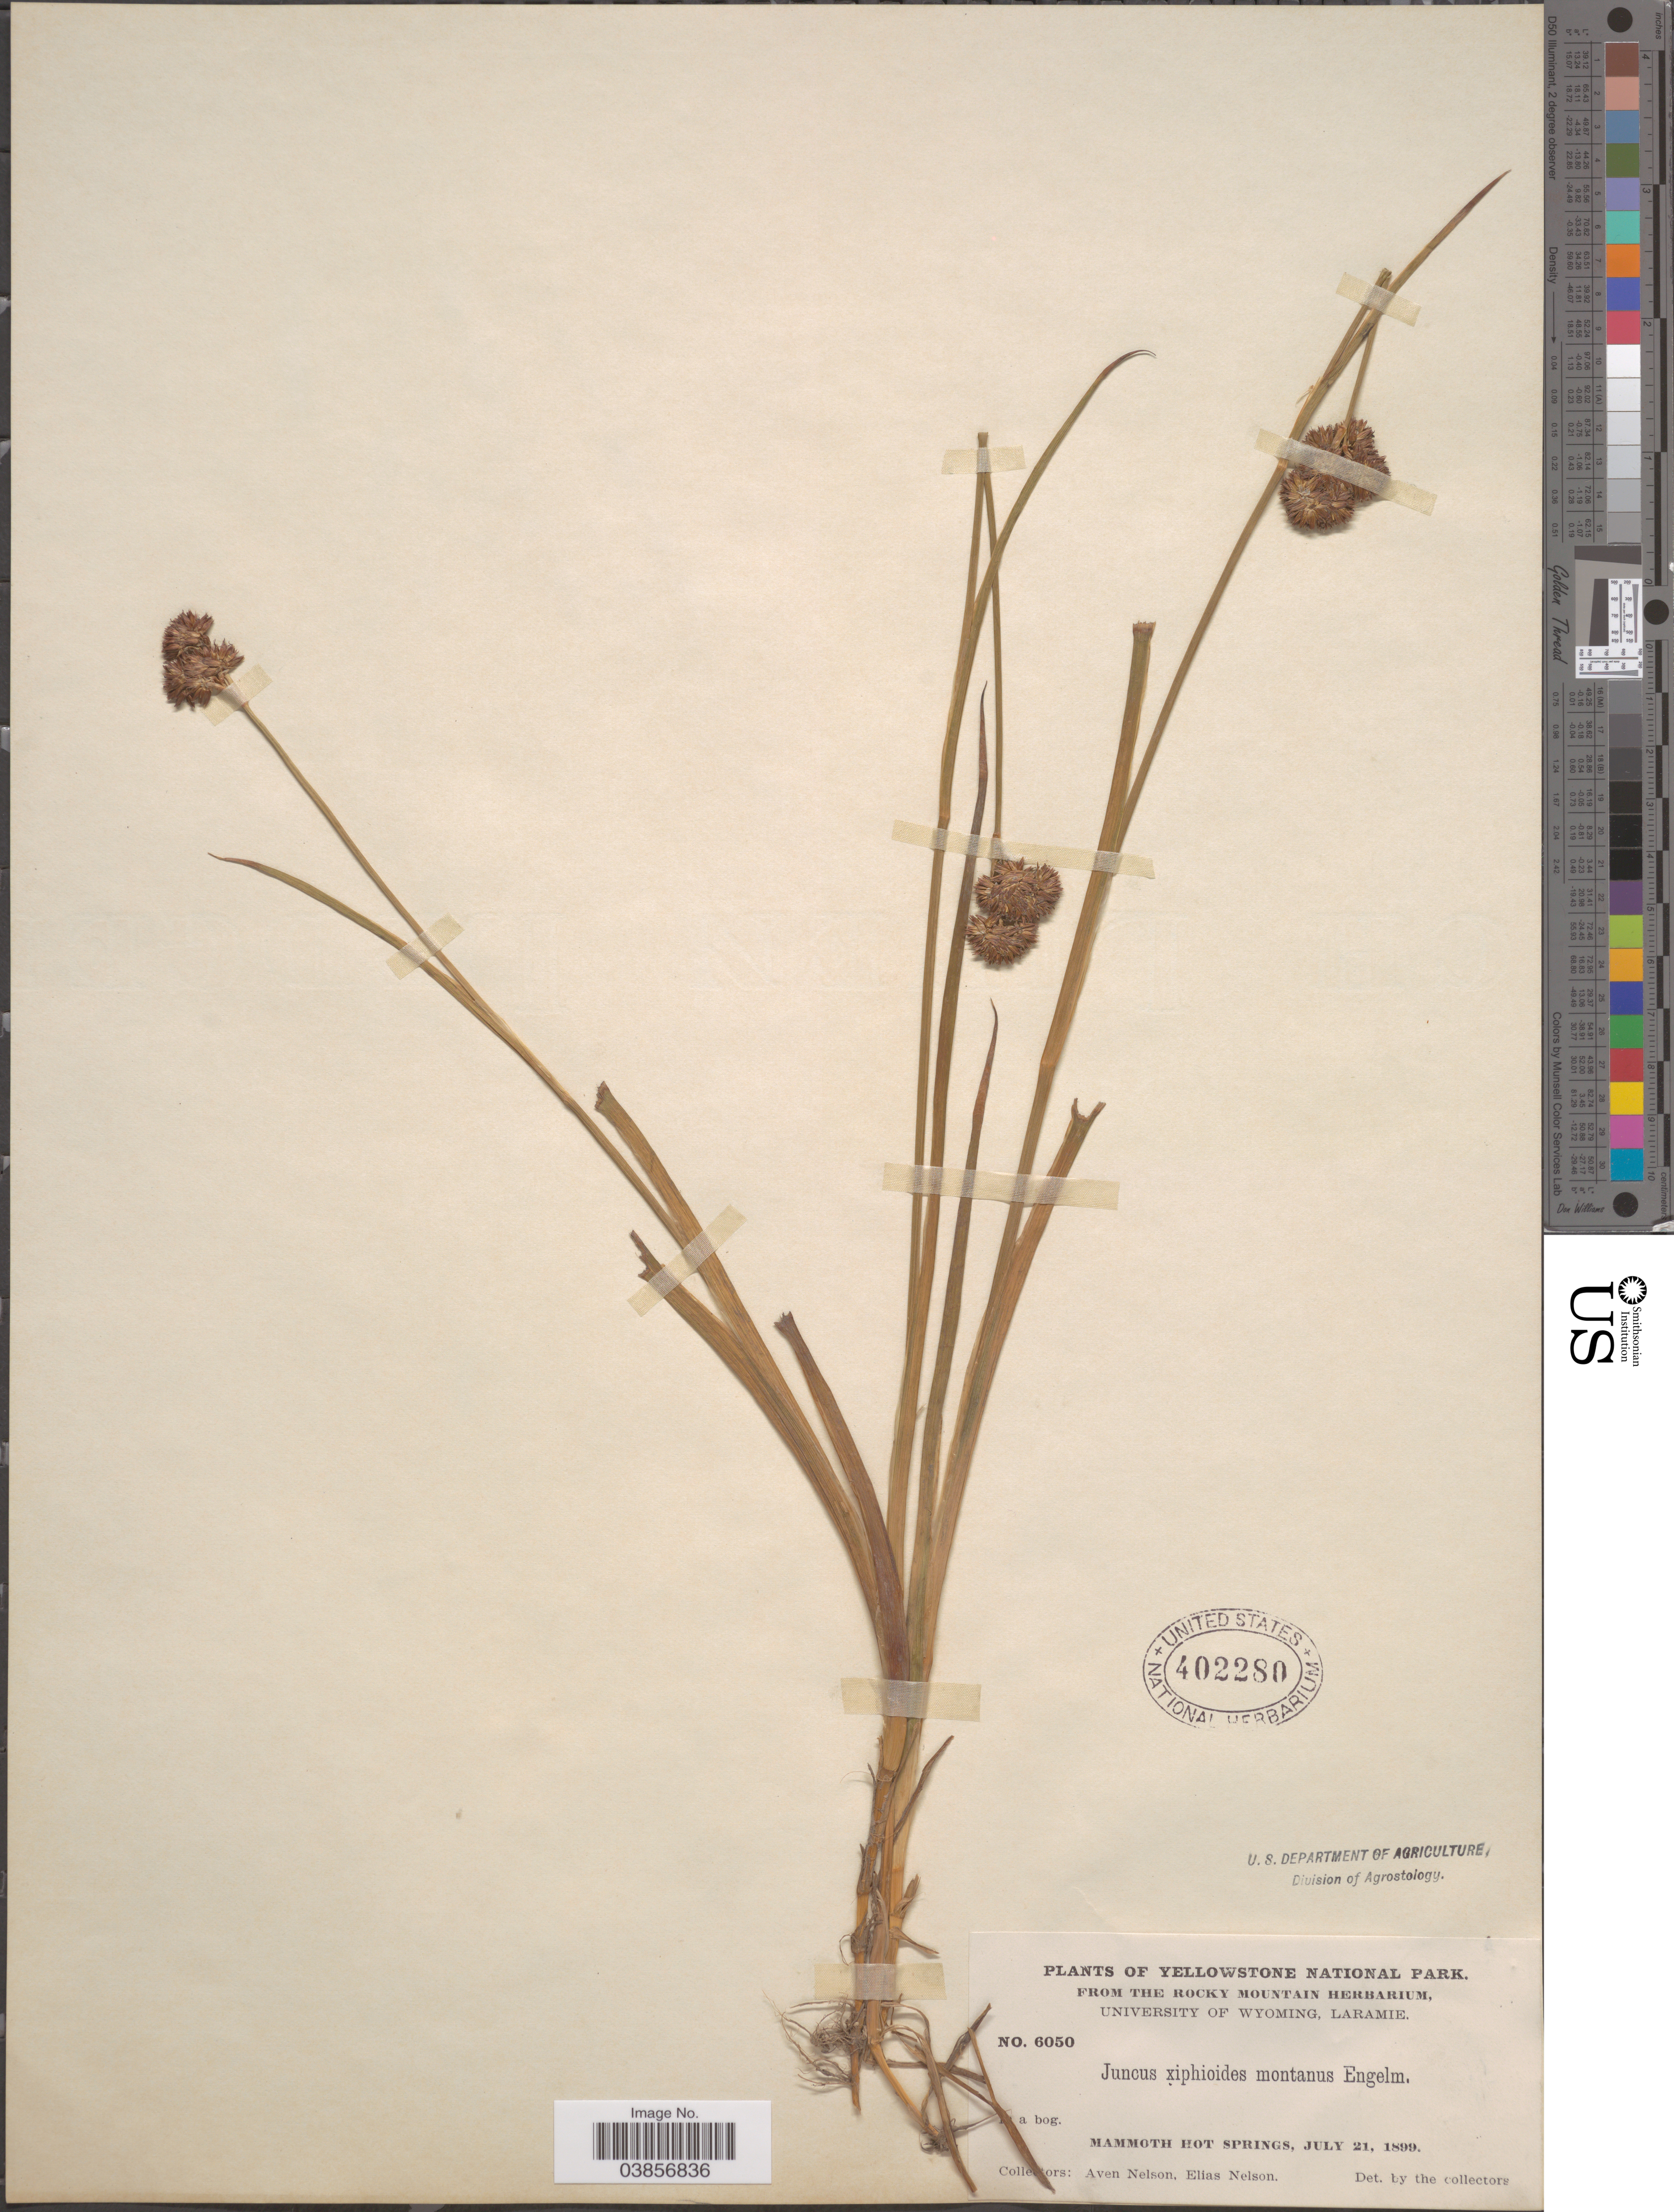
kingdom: Plantae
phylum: Tracheophyta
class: Liliopsida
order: Poales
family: Juncaceae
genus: Juncus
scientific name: Juncus saximontanus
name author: A. Nelson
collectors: A. Nelson & E. Nelson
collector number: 6050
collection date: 1899-07-21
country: United States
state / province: Wyoming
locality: Yellowstone National Park. Mammoth Hot Springs.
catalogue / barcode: US 402280